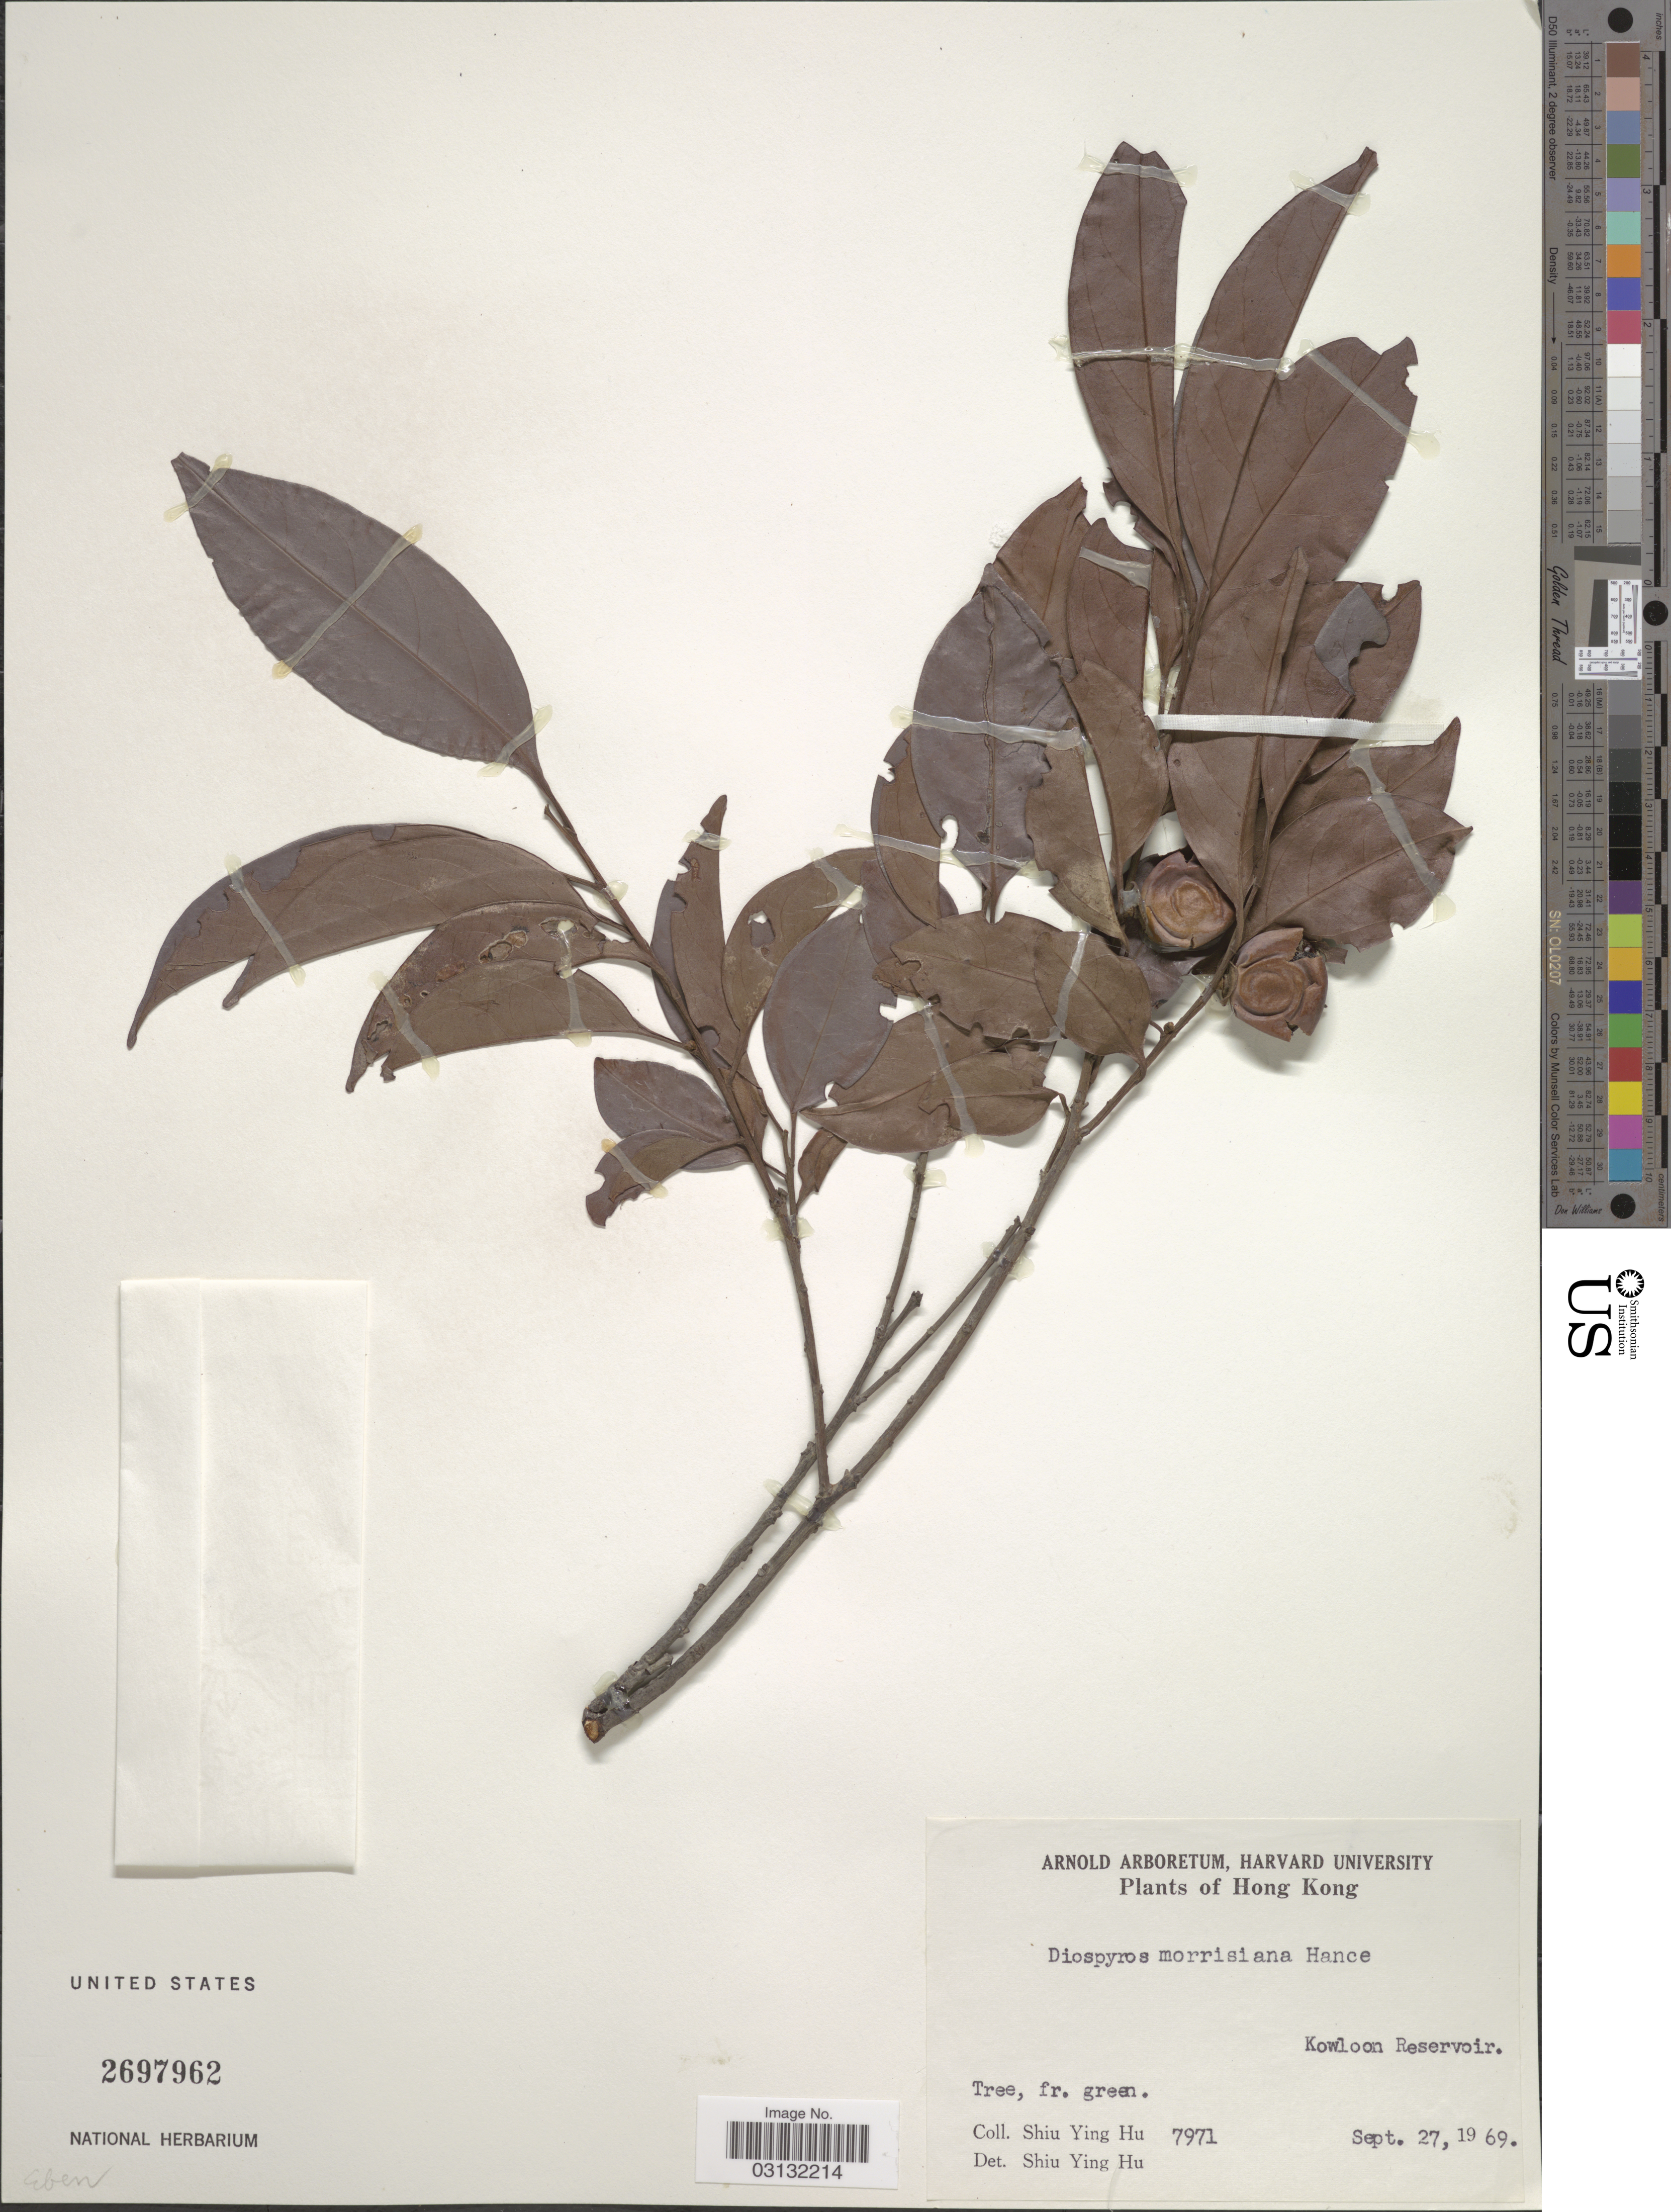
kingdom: Plantae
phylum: Tracheophyta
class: Magnoliopsida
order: Ericales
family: Ebenaceae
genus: Diospyros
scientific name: Diospyros morrisiana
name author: Hance in Walp.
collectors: S. Y. Hu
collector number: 7971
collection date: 1969-09-27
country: China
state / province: Hong Kong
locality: Kowloon Reservoir.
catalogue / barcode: US 2697962